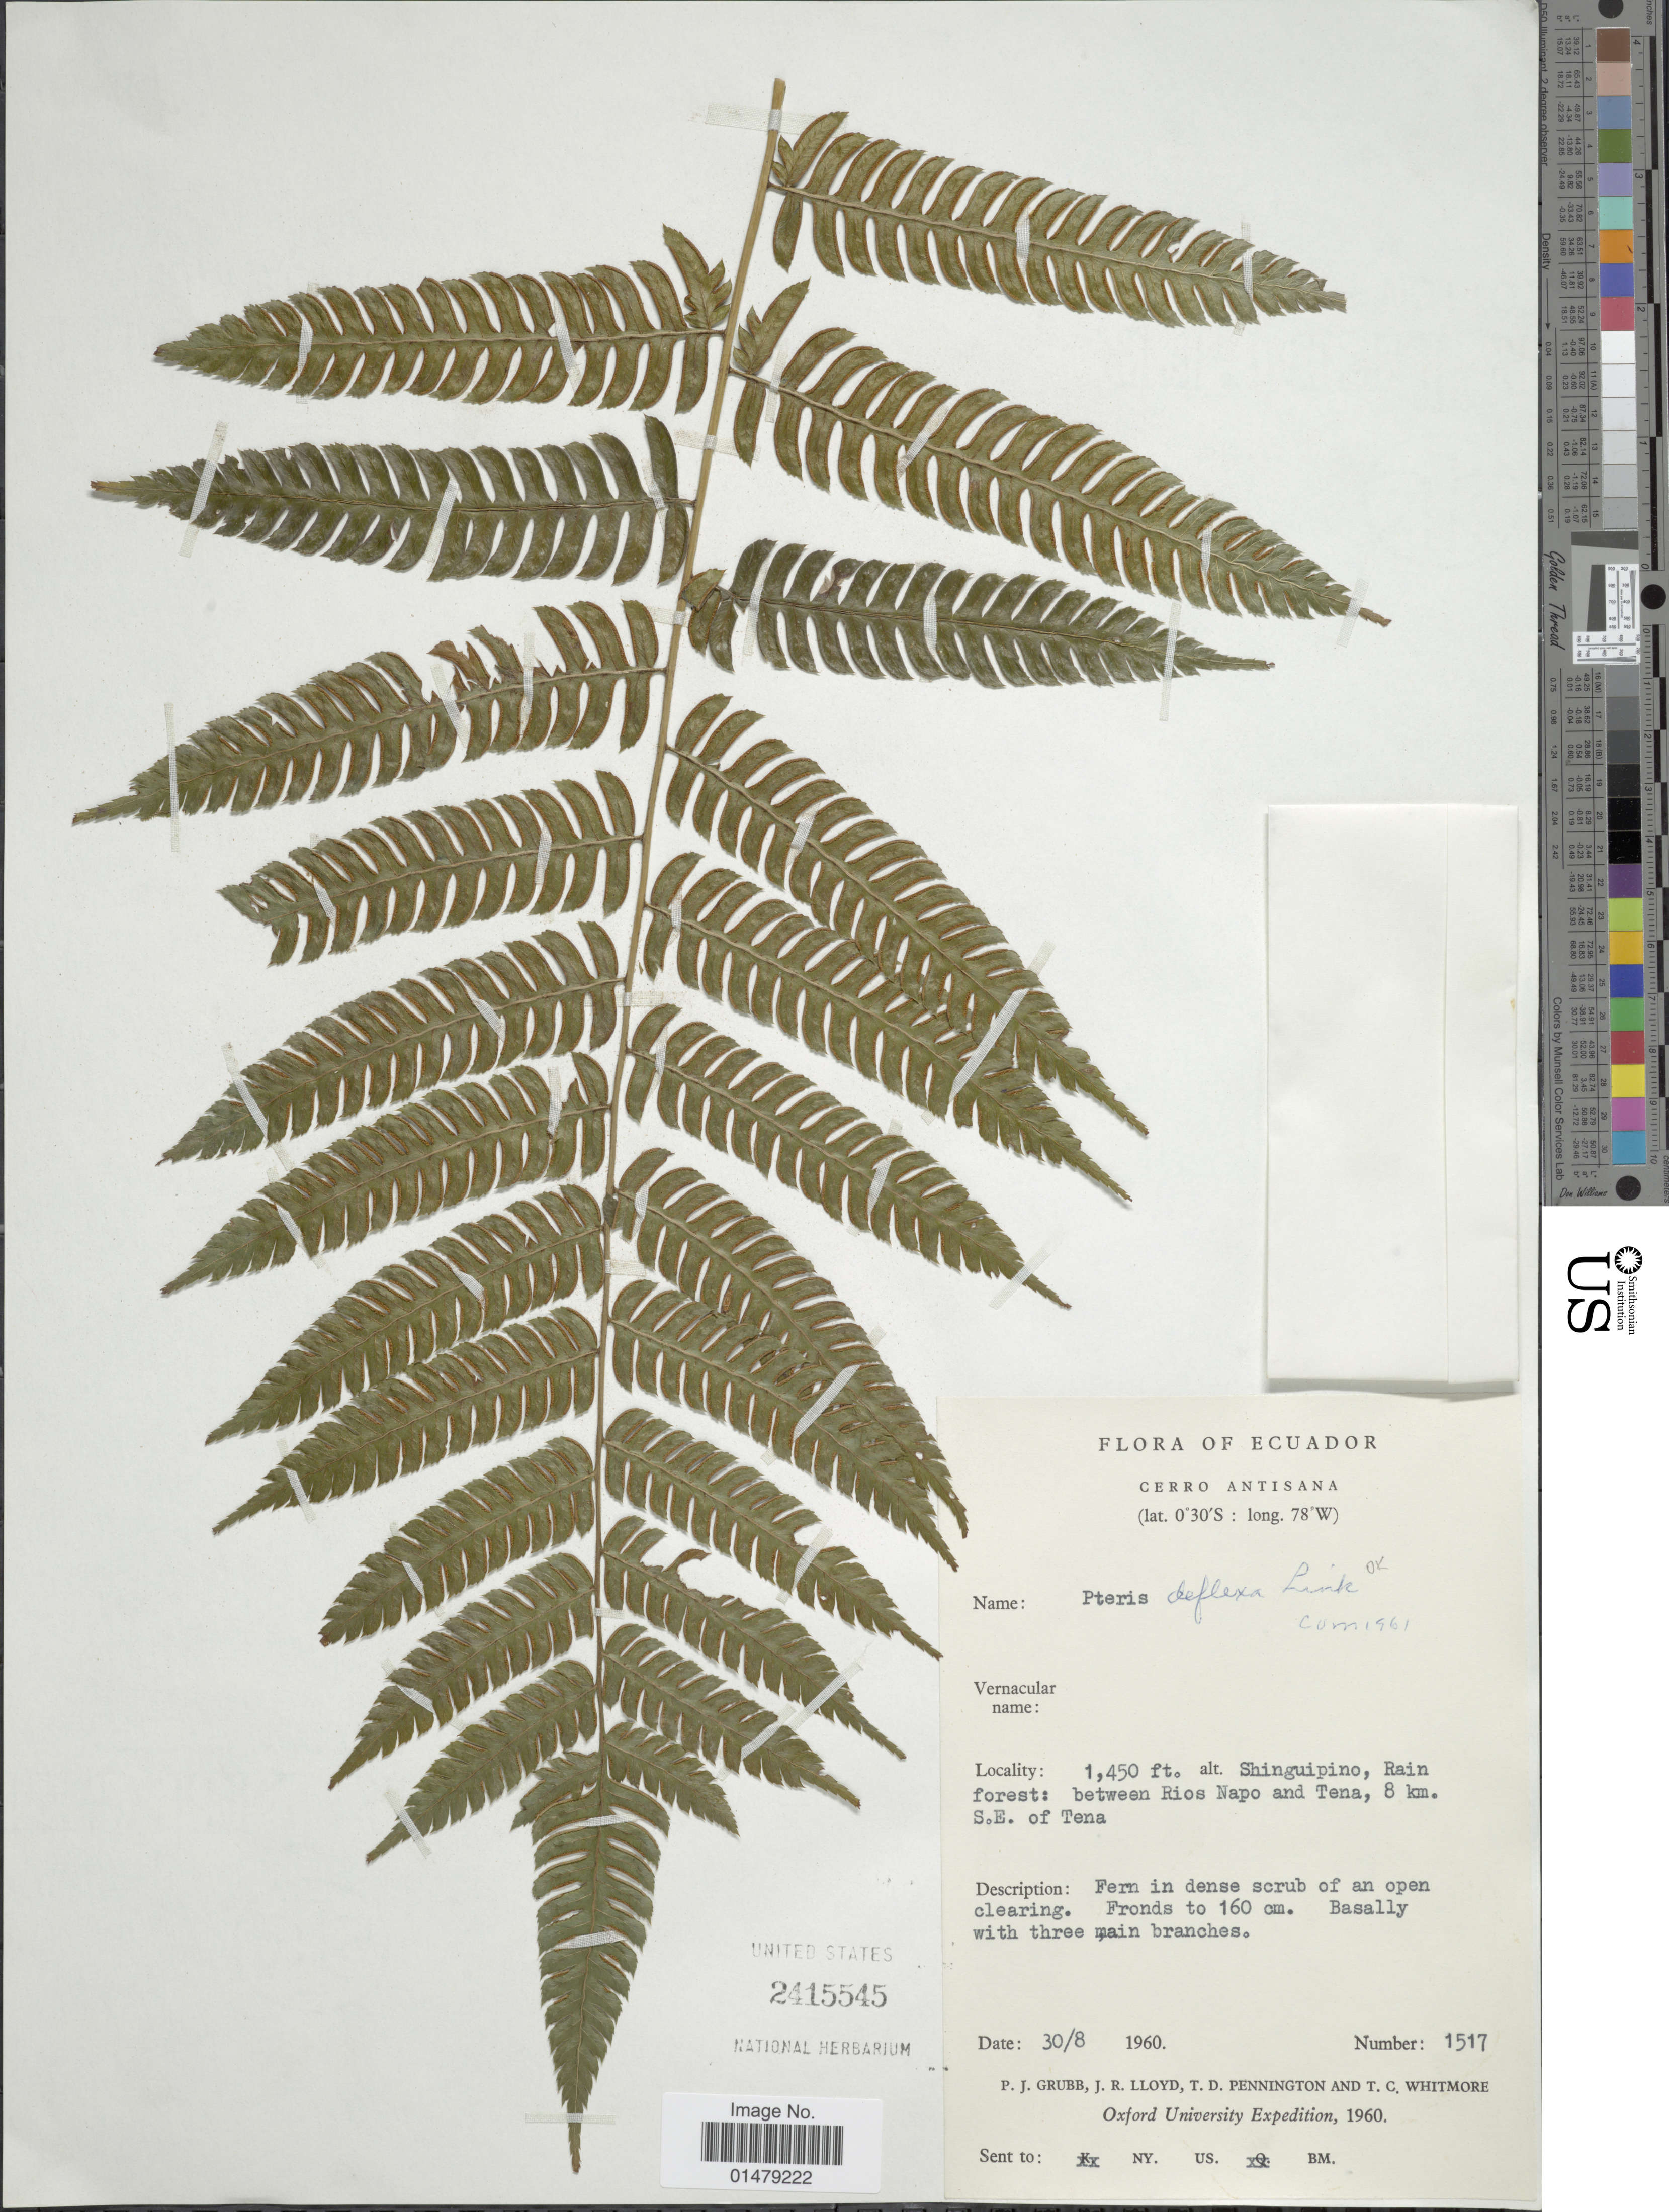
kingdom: Plantae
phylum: Tracheophyta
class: Polypodiopsida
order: Polypodiales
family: Pteridaceae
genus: Pteris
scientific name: Pteris deflexa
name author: Link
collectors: P. J. Grubb, J. R. Lloyd, T. D. Pennington & T. C. Whitmore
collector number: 1517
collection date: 1960-08-30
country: Ecuador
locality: Cerro Antisana. Shinguipino. Between Rios Napo and Tena, 8 km. S.E. of Tena.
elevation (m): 442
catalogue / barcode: US 2415545